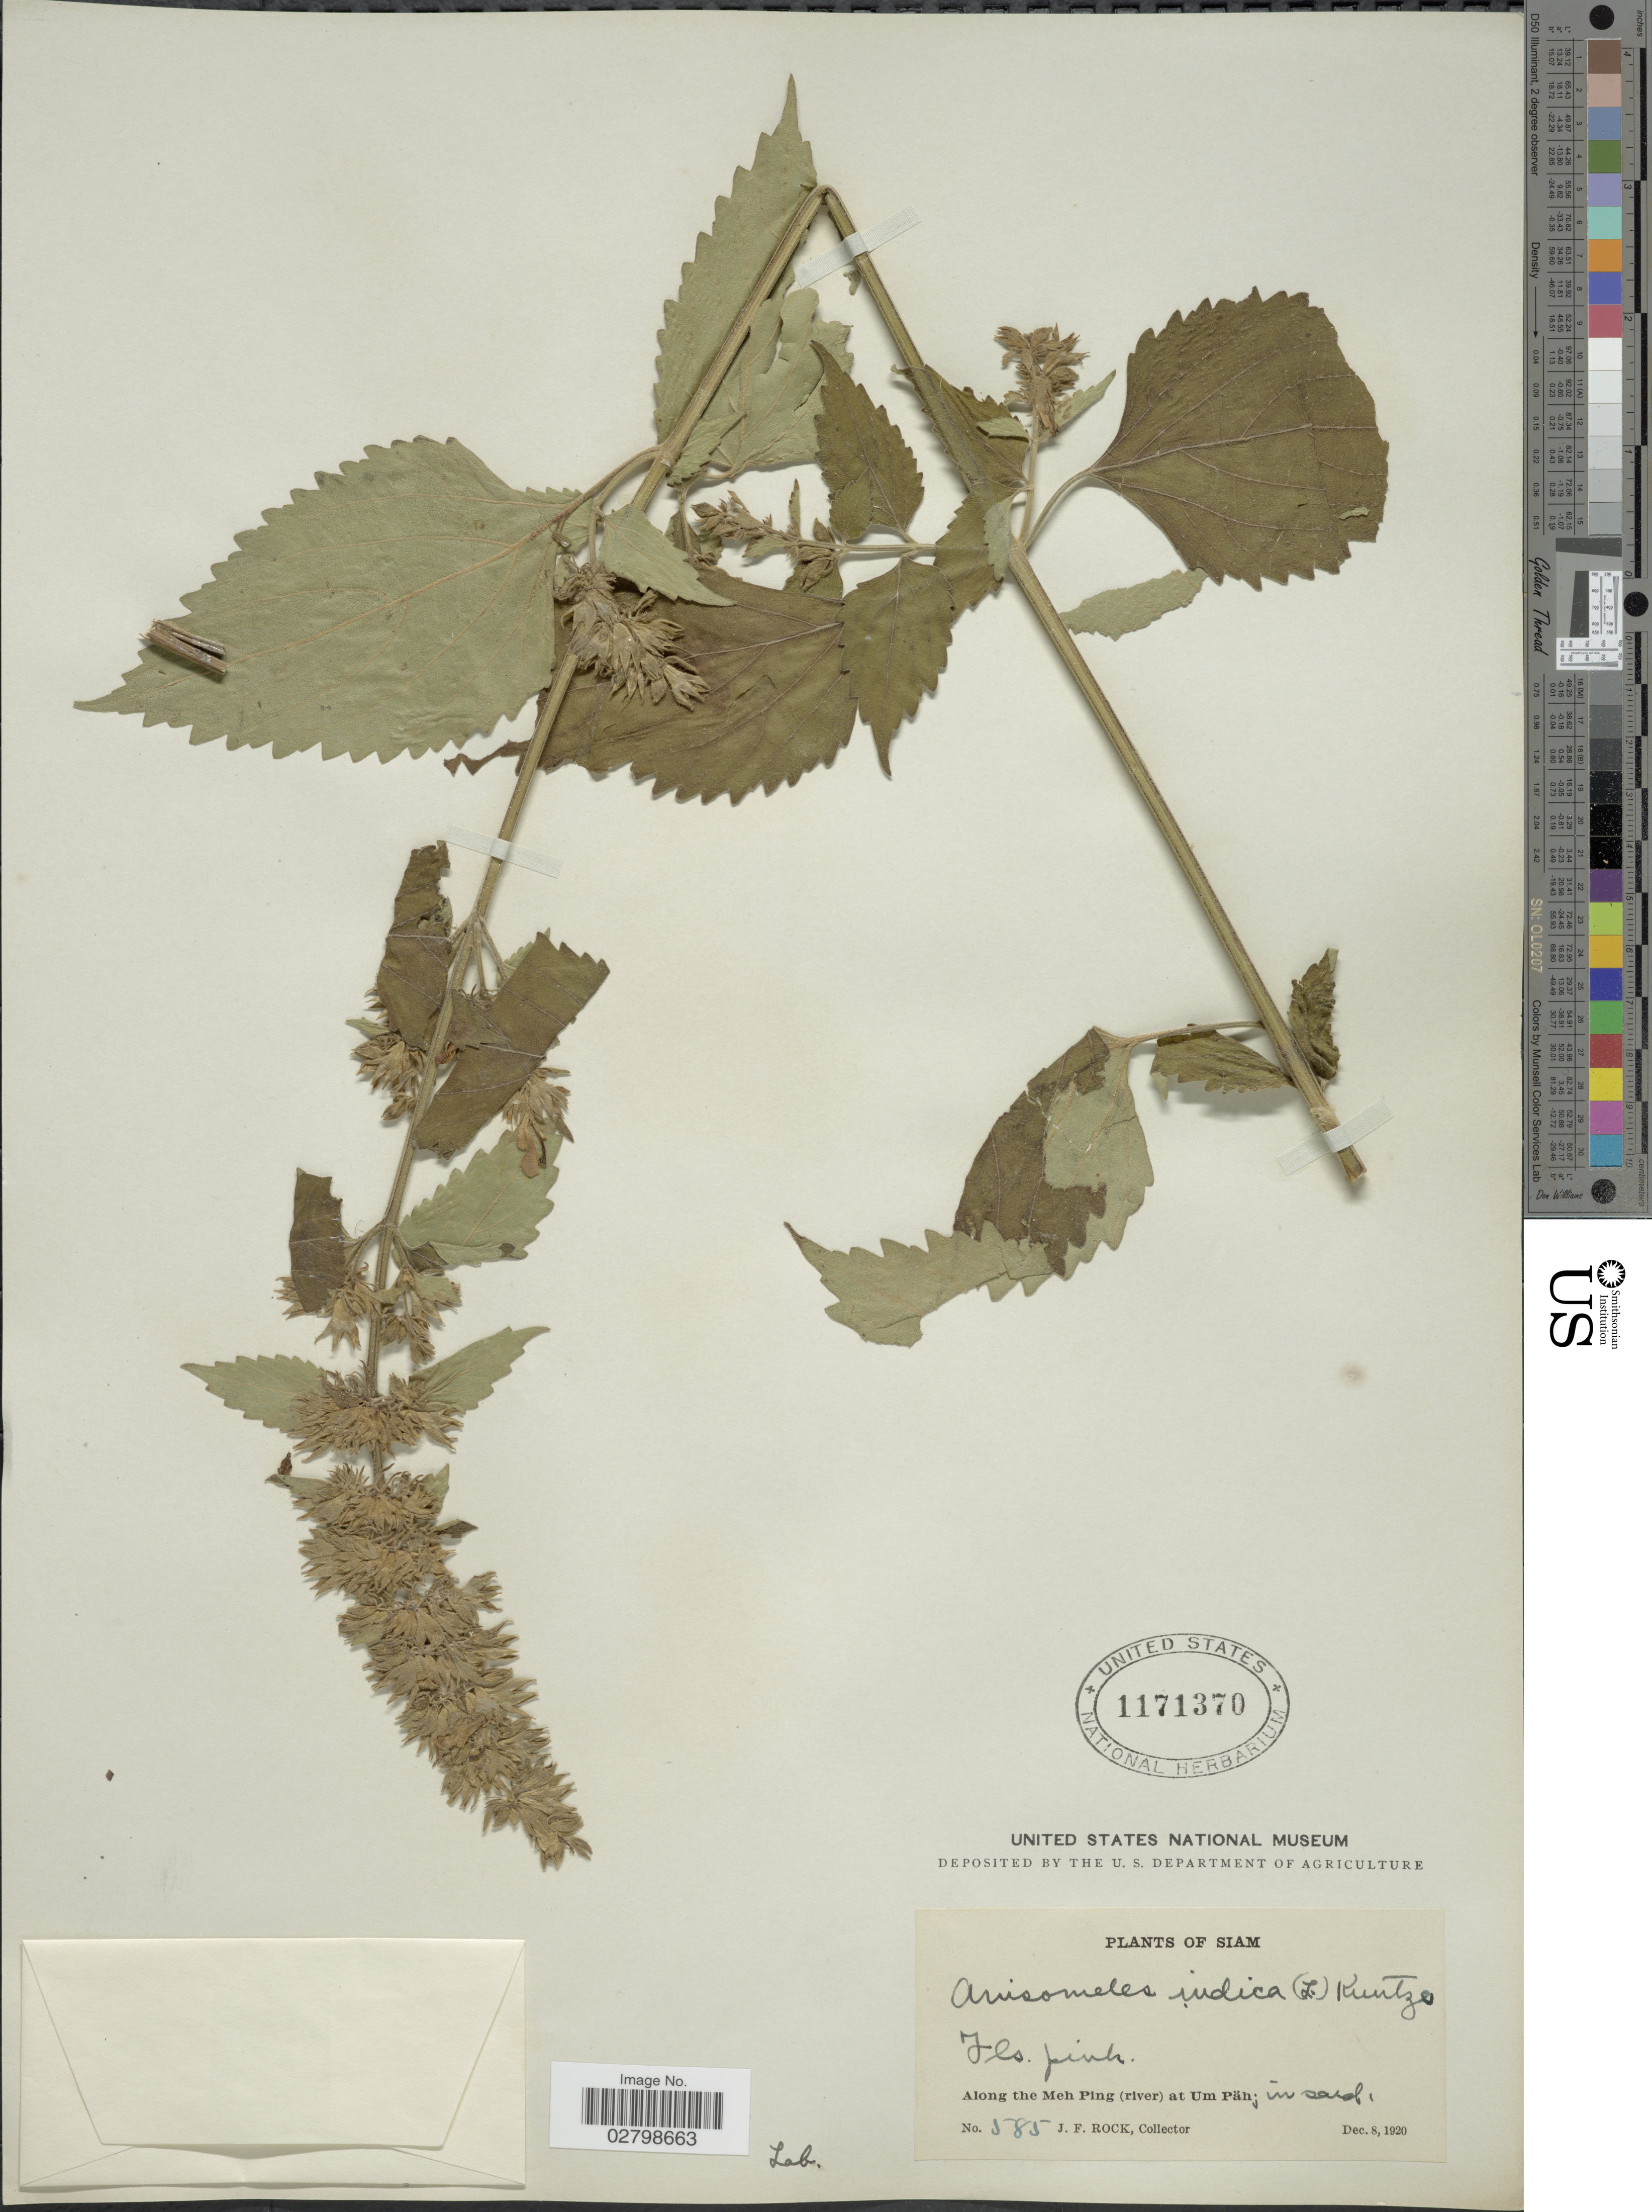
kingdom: Plantae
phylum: Tracheophyta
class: Magnoliopsida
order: Lamiales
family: Lamiaceae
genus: Anisomeles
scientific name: Anisomeles indica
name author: (L.) Kuntze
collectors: J. Rock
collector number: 585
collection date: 1920-12-08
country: Thailand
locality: Siam, along the Meh Ping (river) at Um Päh.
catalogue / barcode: US 1171370